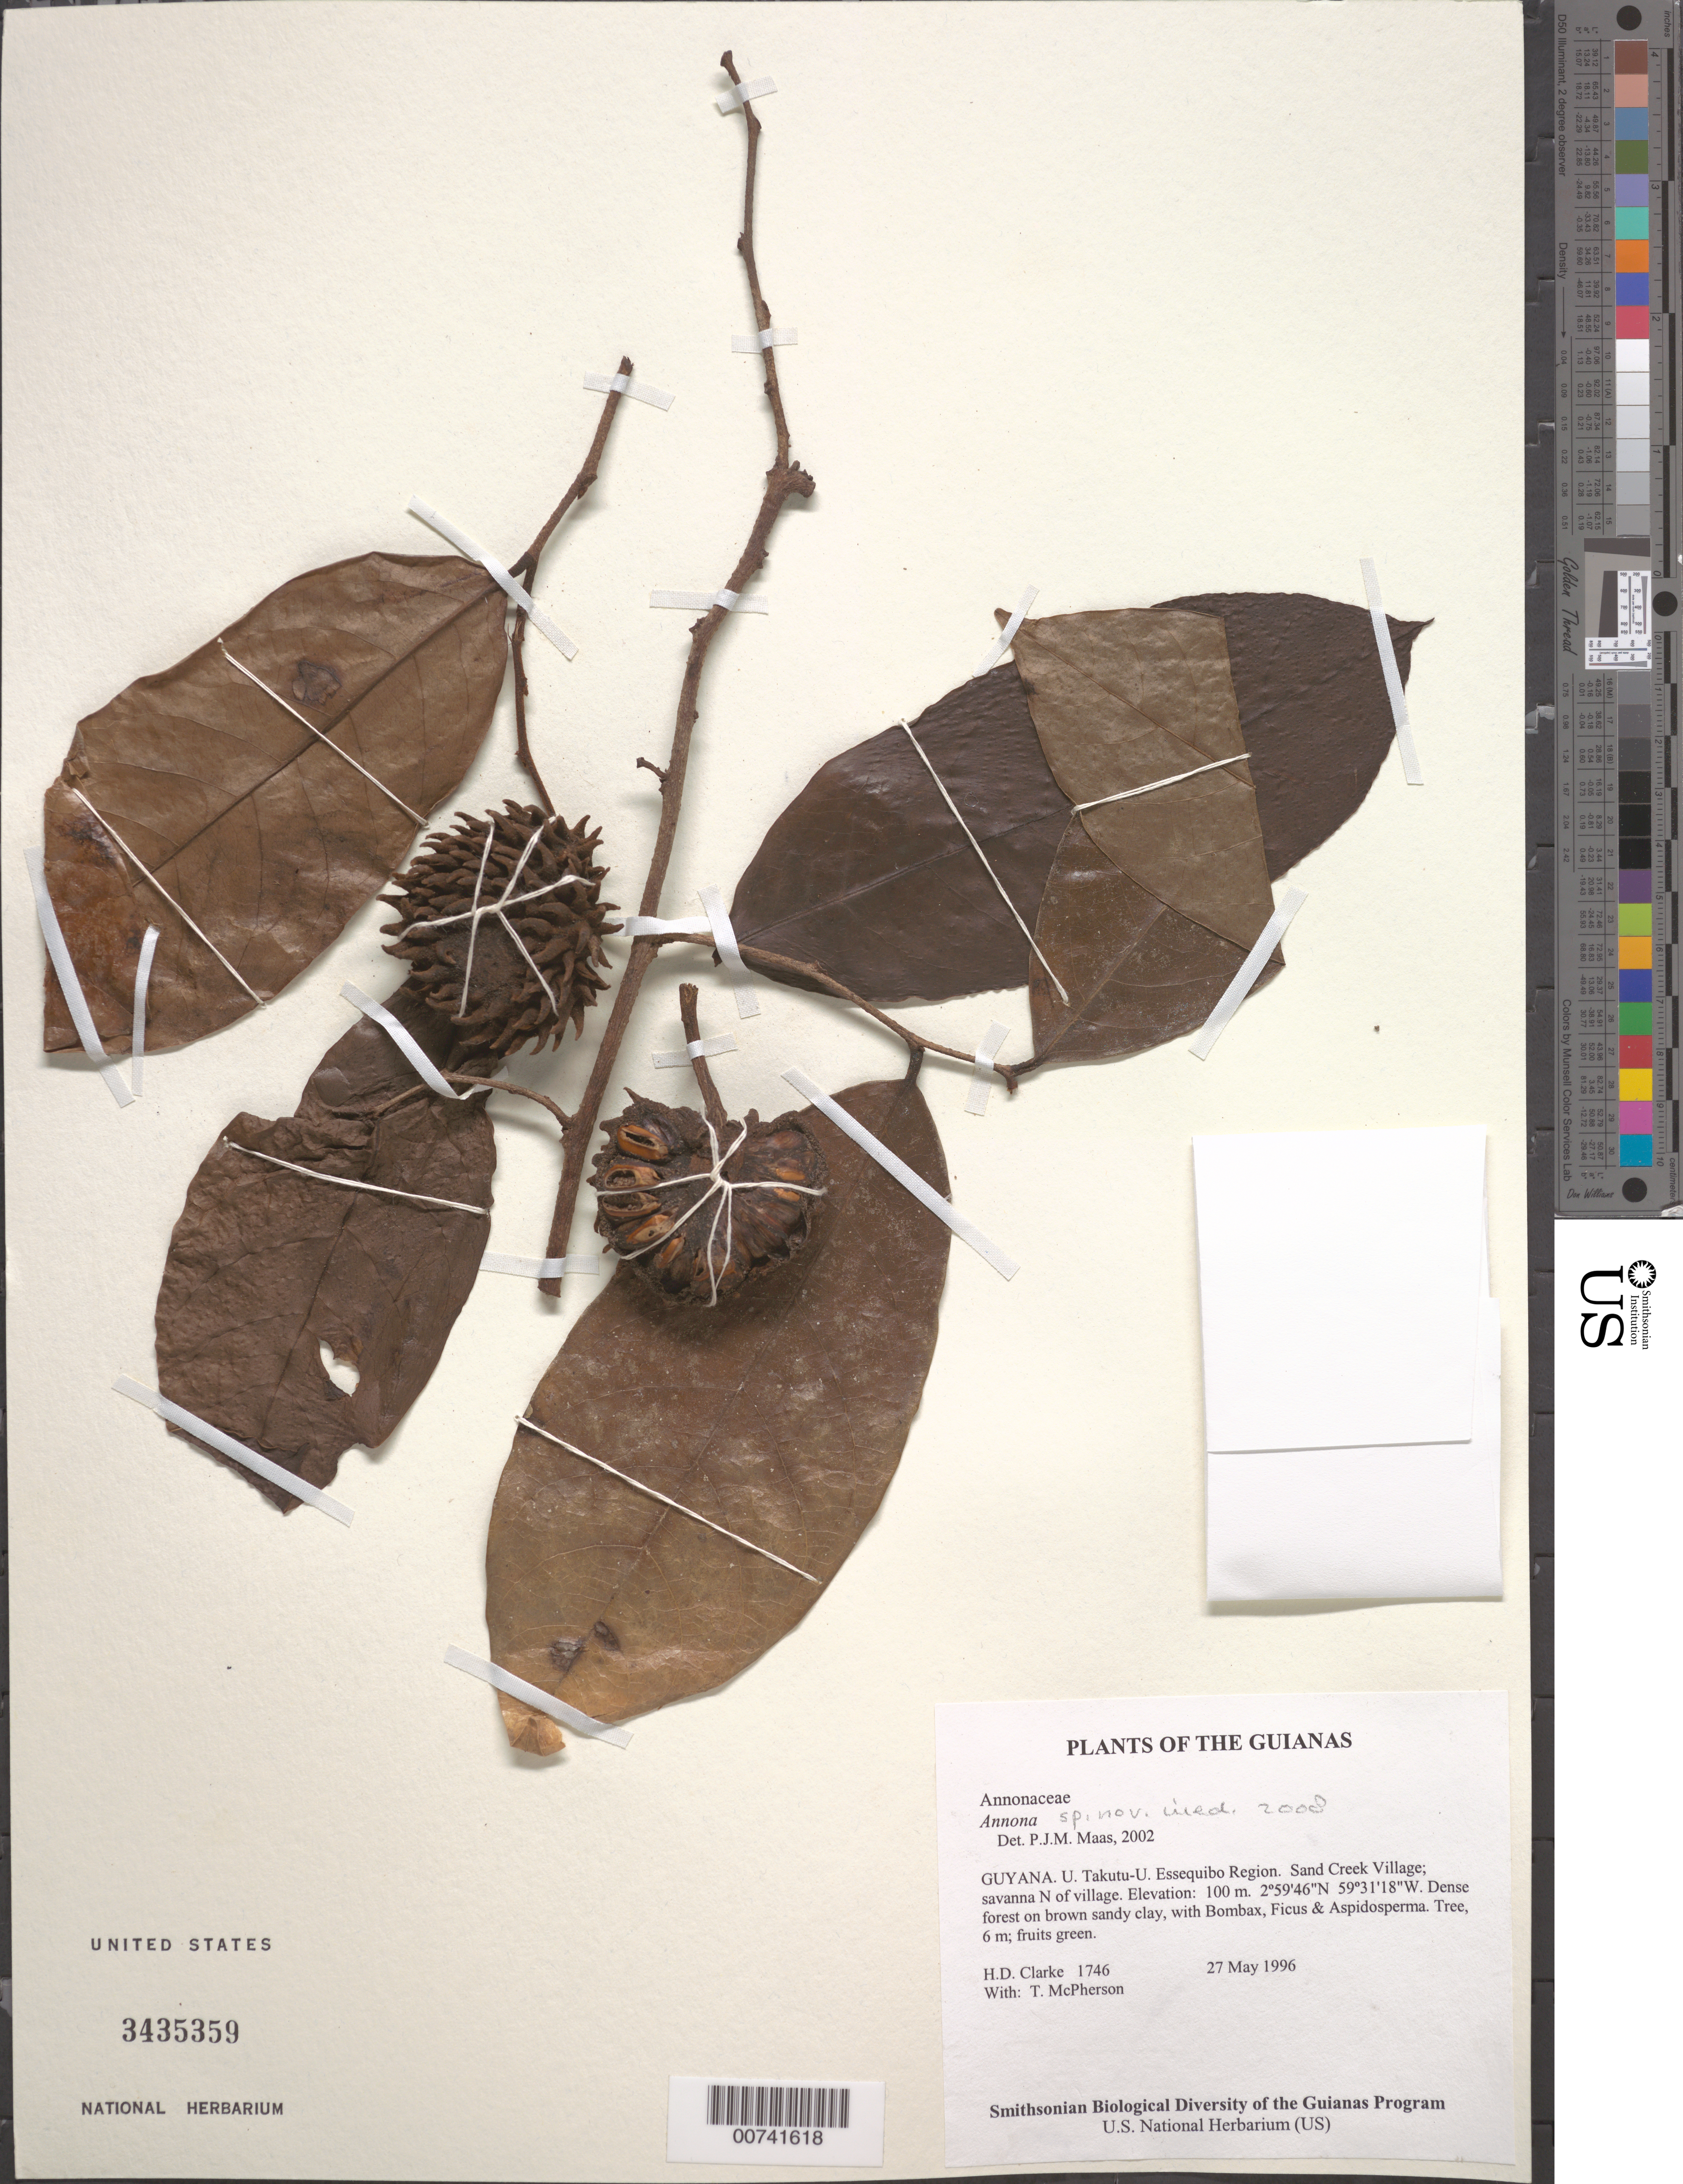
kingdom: Plantae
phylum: Tracheophyta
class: Magnoliopsida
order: Magnoliales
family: Annonaceae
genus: Annona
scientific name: Annona imparilis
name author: H. Rainer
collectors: H. D. Clarke & T. McPherson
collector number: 1746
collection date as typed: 27 May 1996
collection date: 1996-05-27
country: Guyana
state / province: U. Takutu-U. Essequibo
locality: Sand Creek Village; savanna N of village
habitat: Dense forest on brown sandy clay, with Bombacaceae, Ficus & Aspidosperma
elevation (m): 100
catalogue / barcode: US 3435359